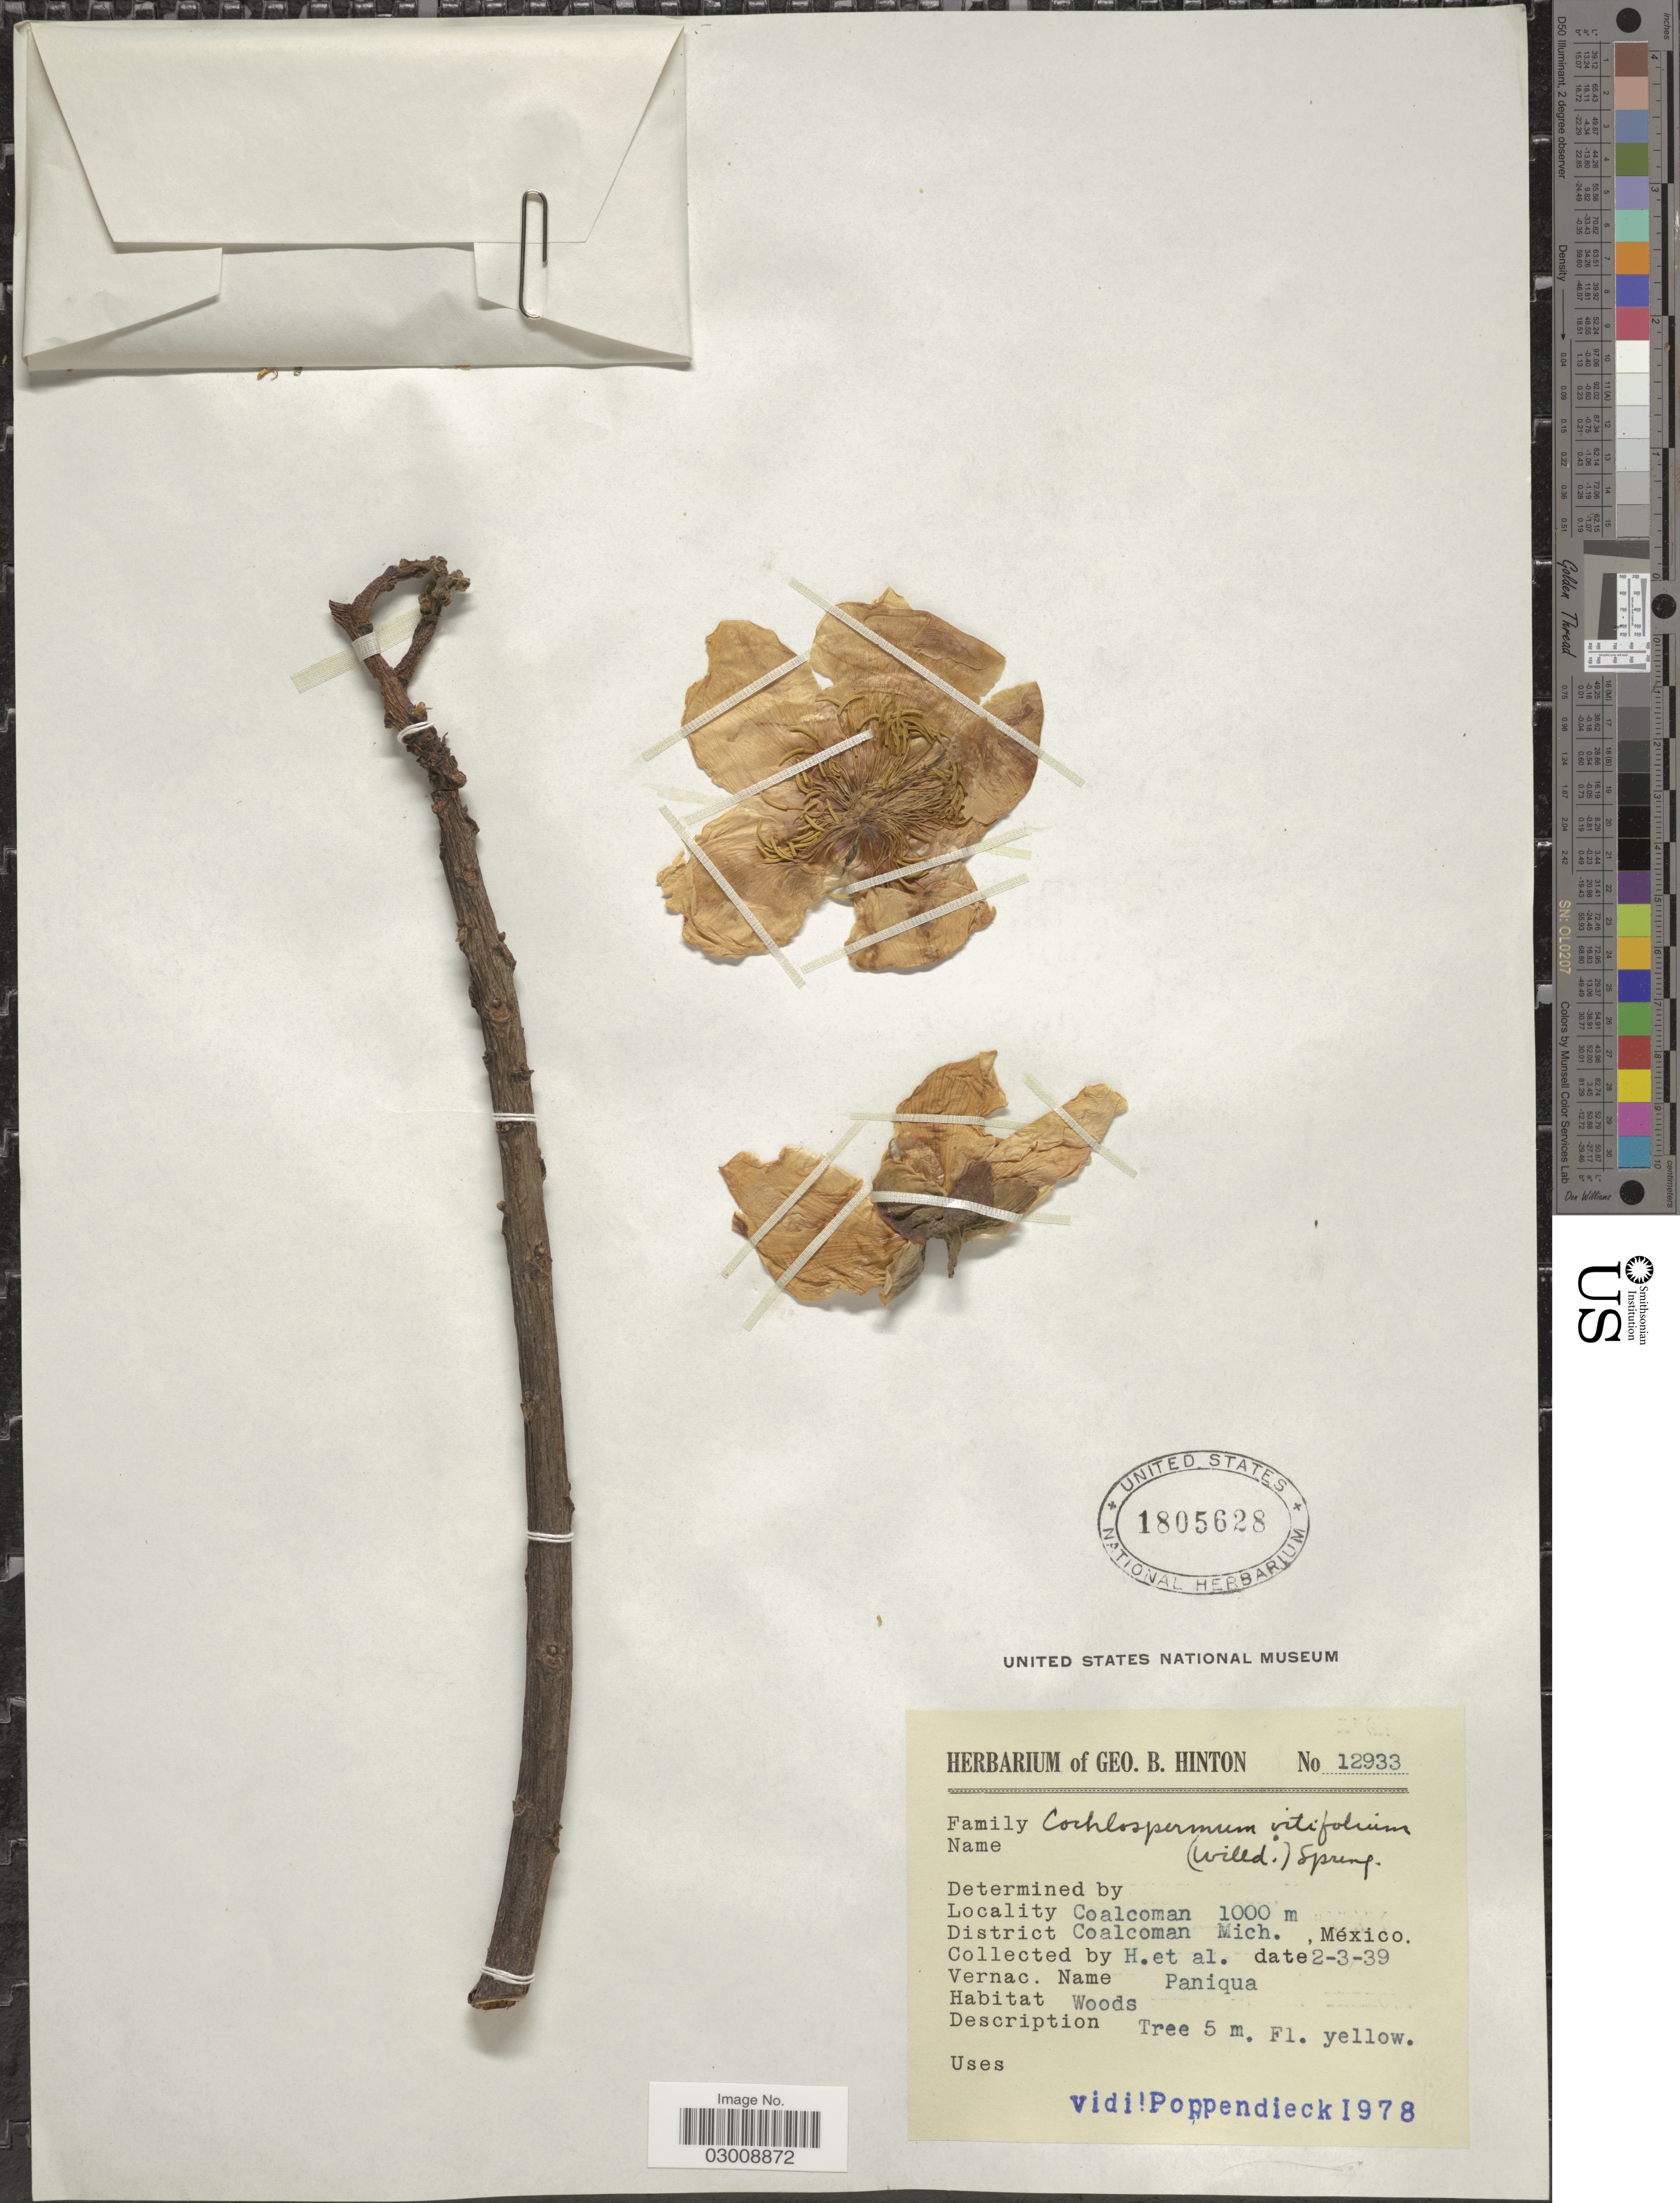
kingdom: Plantae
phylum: Tracheophyta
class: Magnoliopsida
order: Malvales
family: Cochlospermaceae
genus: Cochlospermum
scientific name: Cochlospermum vitifolium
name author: (Willd.) Spreng.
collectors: G. B. Hinton & et al.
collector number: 12933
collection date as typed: Transcribed d/m/y: 2/3/39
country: Mexico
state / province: Michoacán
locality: Coalcoman. District Coalcoman Mich.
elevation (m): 1000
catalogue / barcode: US 1805628